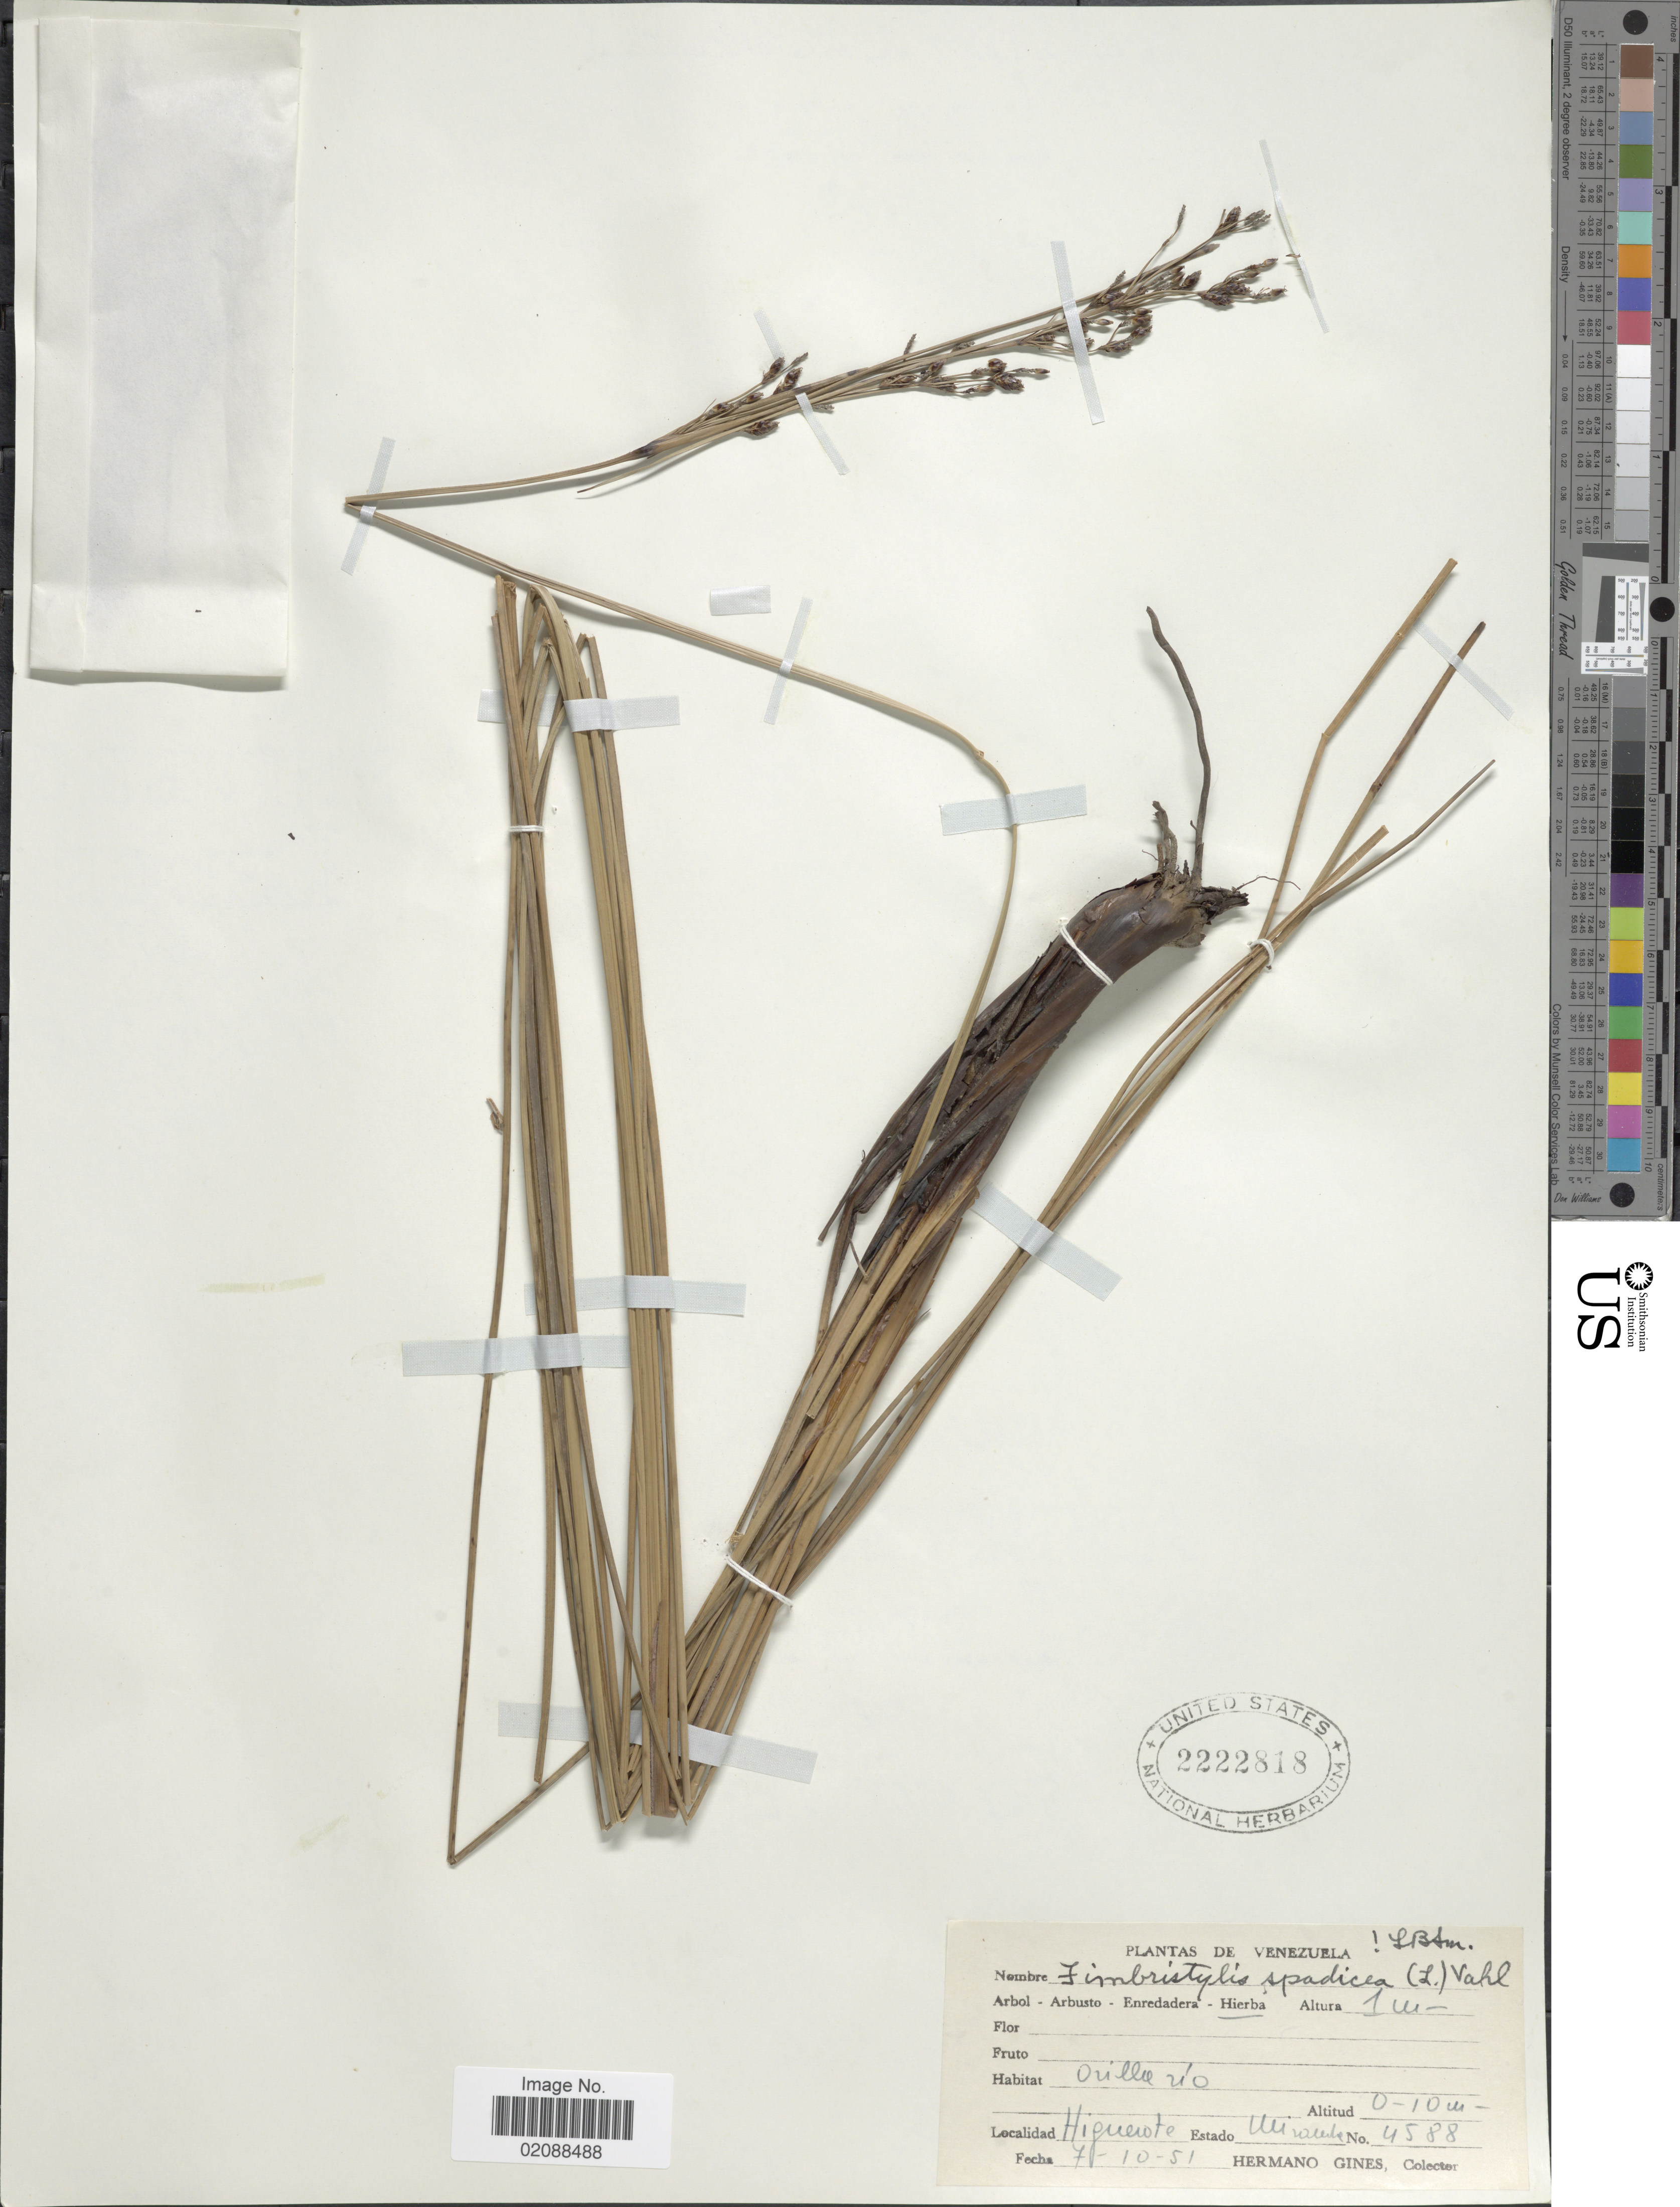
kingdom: Plantae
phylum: Tracheophyta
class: Liliopsida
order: Poales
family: Cyperaceae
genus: Fimbristylis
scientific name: Fimbristylis spadicea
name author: (L.) Vahl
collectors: Bro. Gines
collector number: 4588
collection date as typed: Transcribed d/m/y: 7/10/51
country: Venezuela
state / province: Miranda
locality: Higuerote, Estado Miranda [State of Miranda]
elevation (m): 10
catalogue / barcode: US 2222818